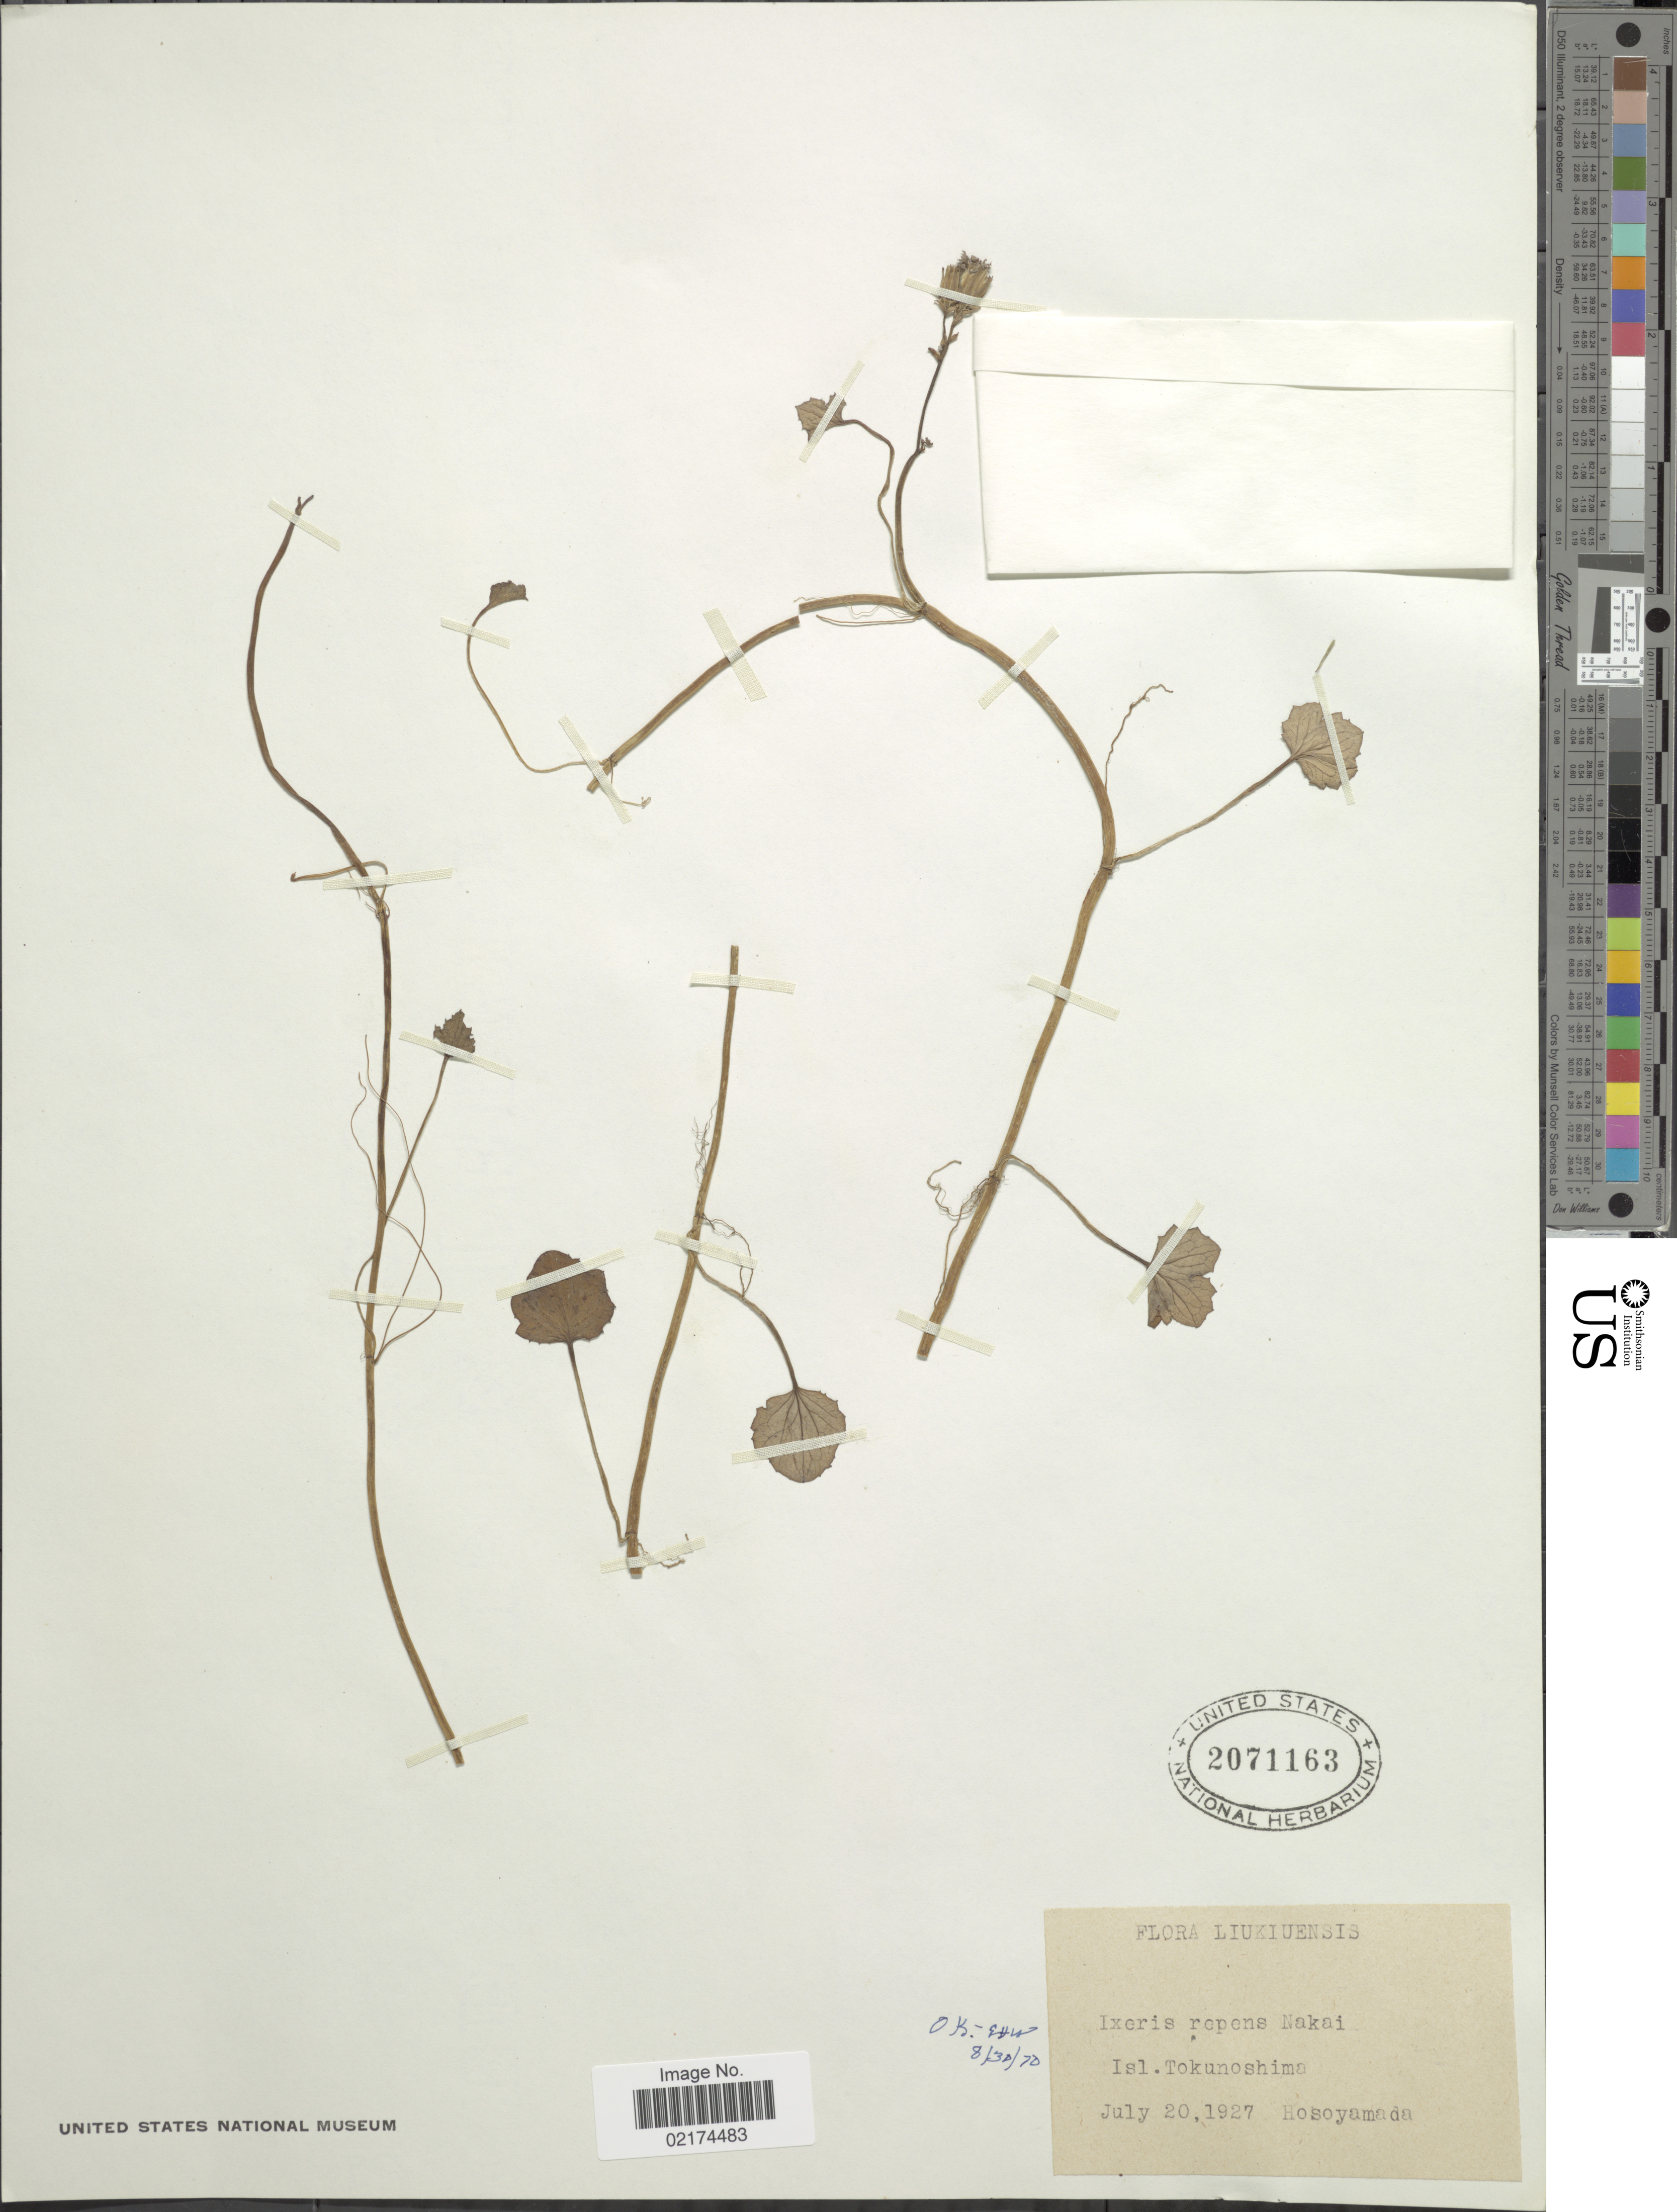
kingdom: Plantae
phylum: Tracheophyta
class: Magnoliopsida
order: Asterales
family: Asteraceae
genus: Ixeris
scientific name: Ixeris repens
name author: (L.) A. Gray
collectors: Y. Hosoyamada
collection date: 1927-07-20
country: Japan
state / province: Okinawa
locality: Liukiuensis, Isl. Tokunoshima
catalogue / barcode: US 2071163